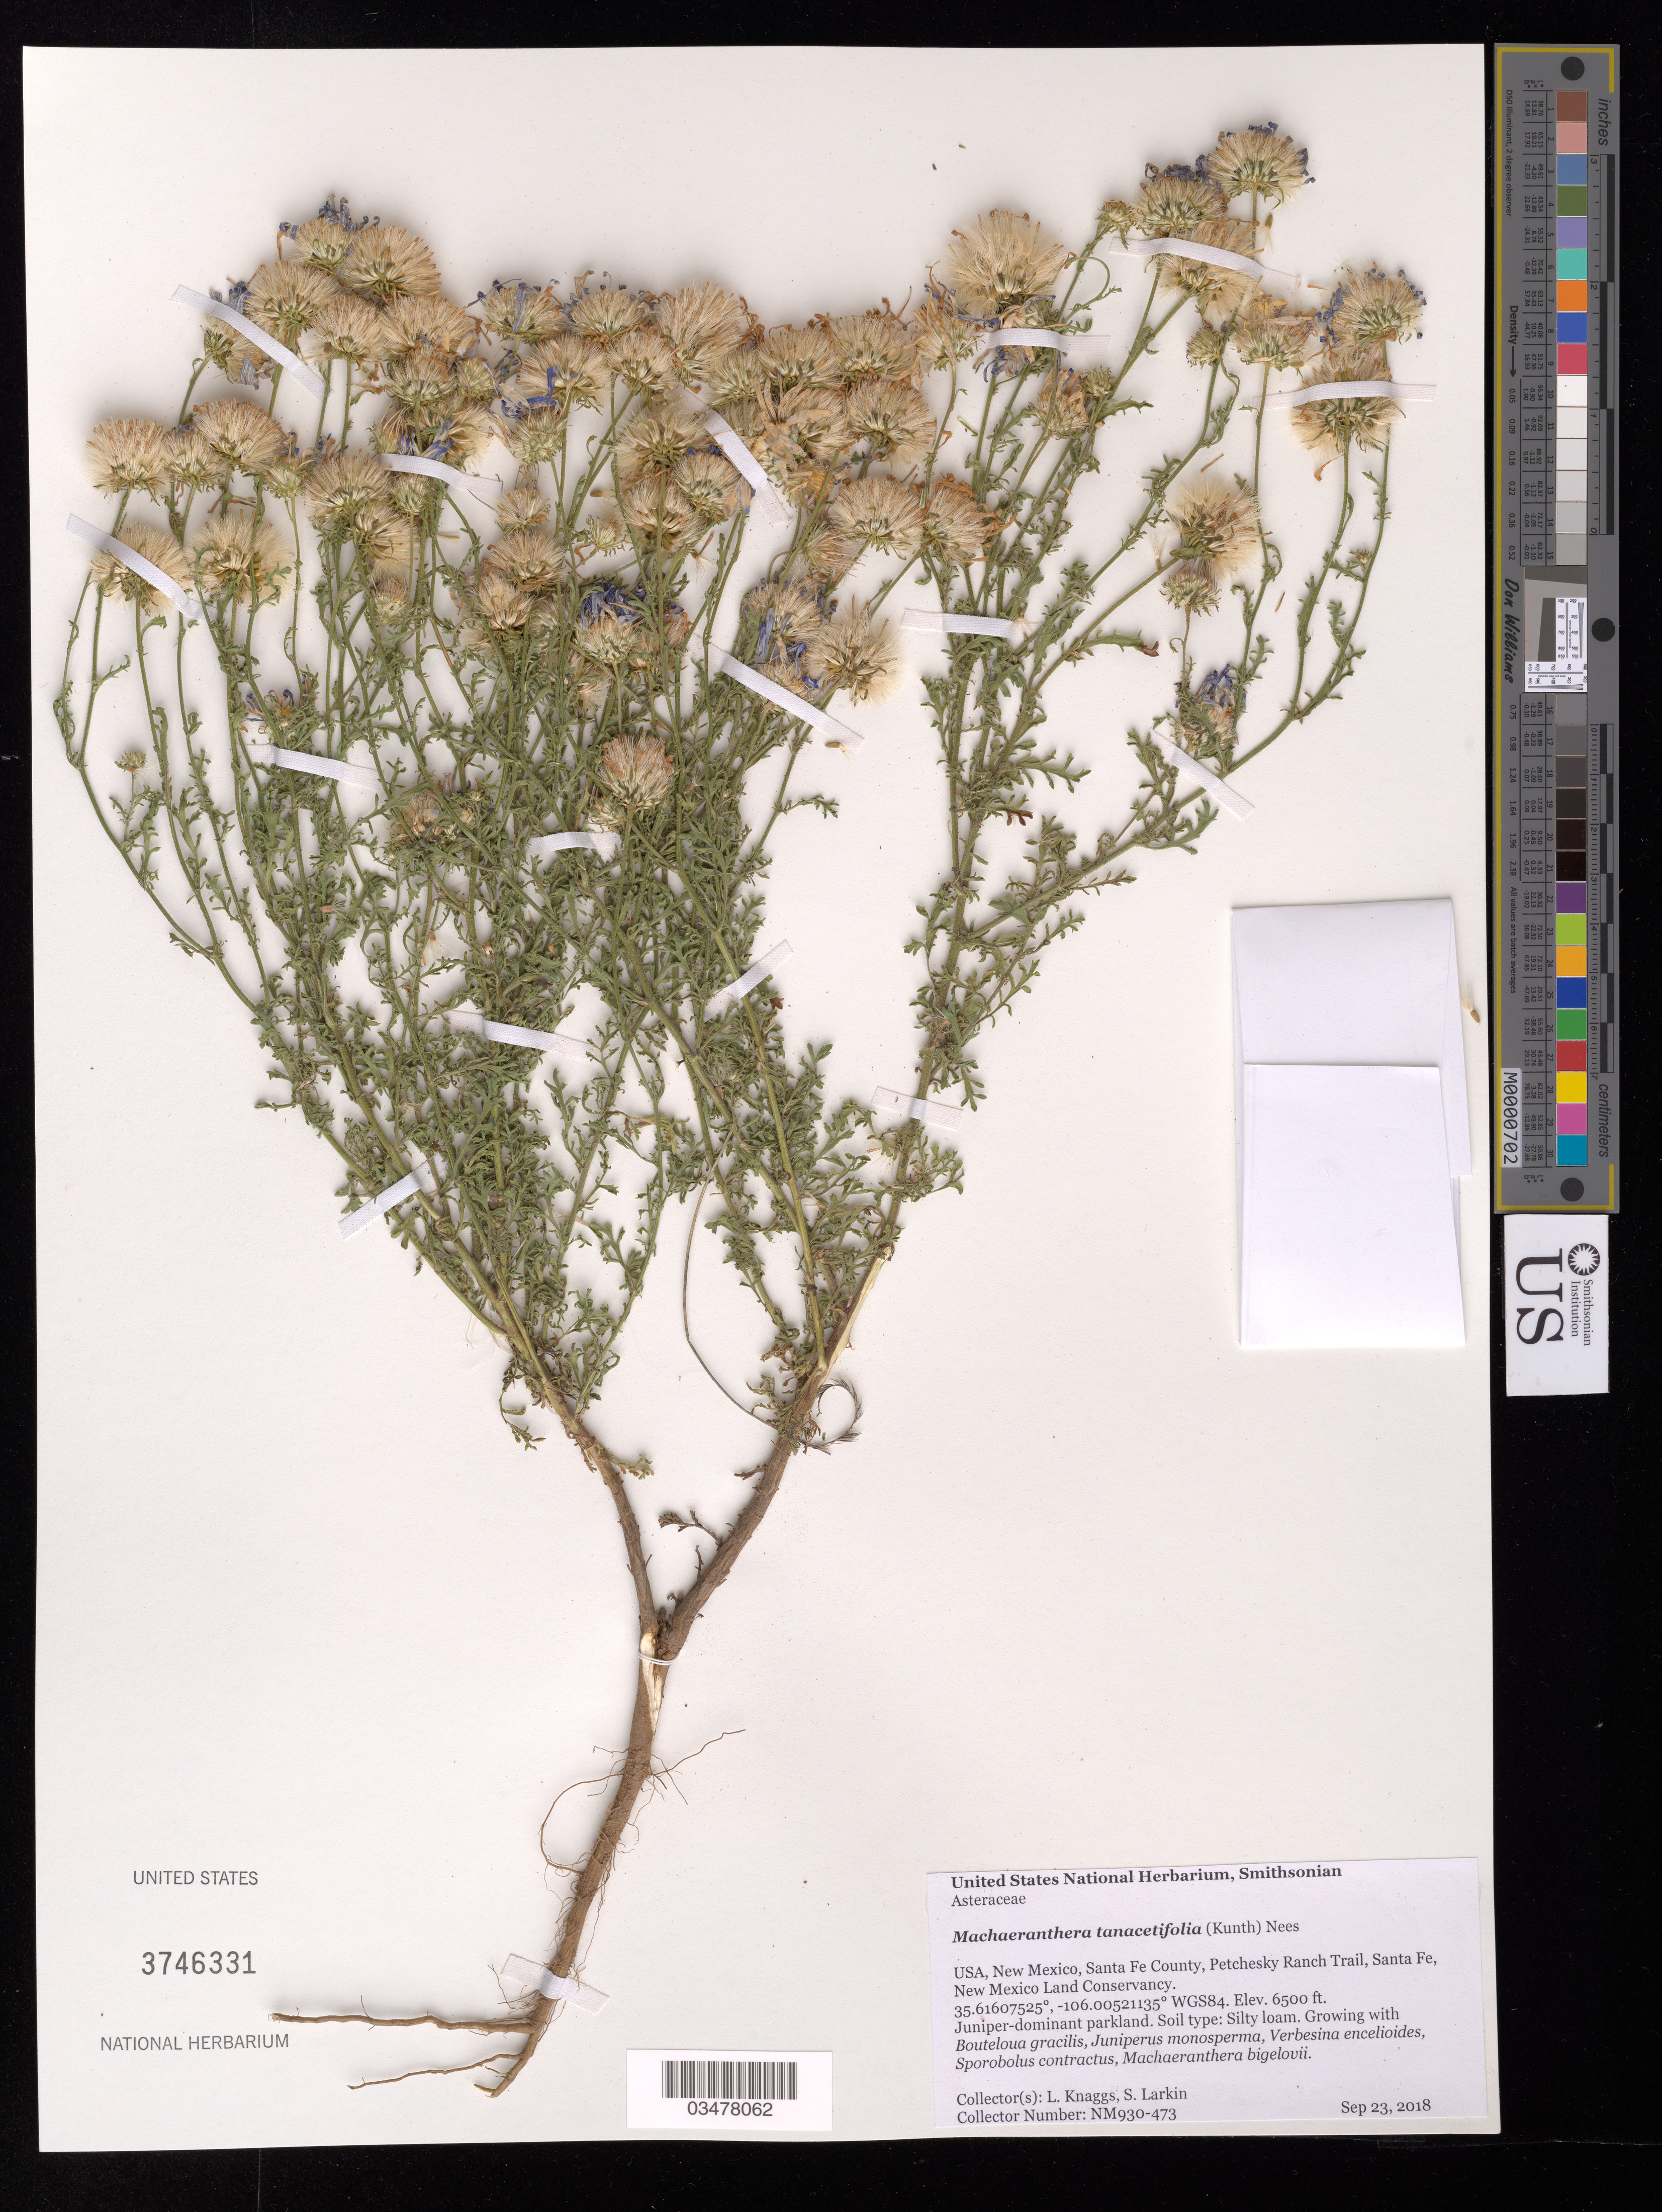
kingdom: Plantae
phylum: Tracheophyta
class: Magnoliopsida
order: Asterales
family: Asteraceae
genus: Machaeranthera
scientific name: Machaeranthera tanacetifolia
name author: (Kunth) Nees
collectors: L. Knaggs & S. Larkin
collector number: NM930-473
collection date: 2018-09-23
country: United States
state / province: New Mexico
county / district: Santa Fe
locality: Santa Fe, Petchesky Ranch Trail. New Mexico Land Conservancy.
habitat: Silty loam. Juniper-dominant parkland. With Bouteloua gracilis, Juniperus monosperma, Verbesina enceloides, Bouteloua gracilis, etc.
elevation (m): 1981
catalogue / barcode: US 3746331